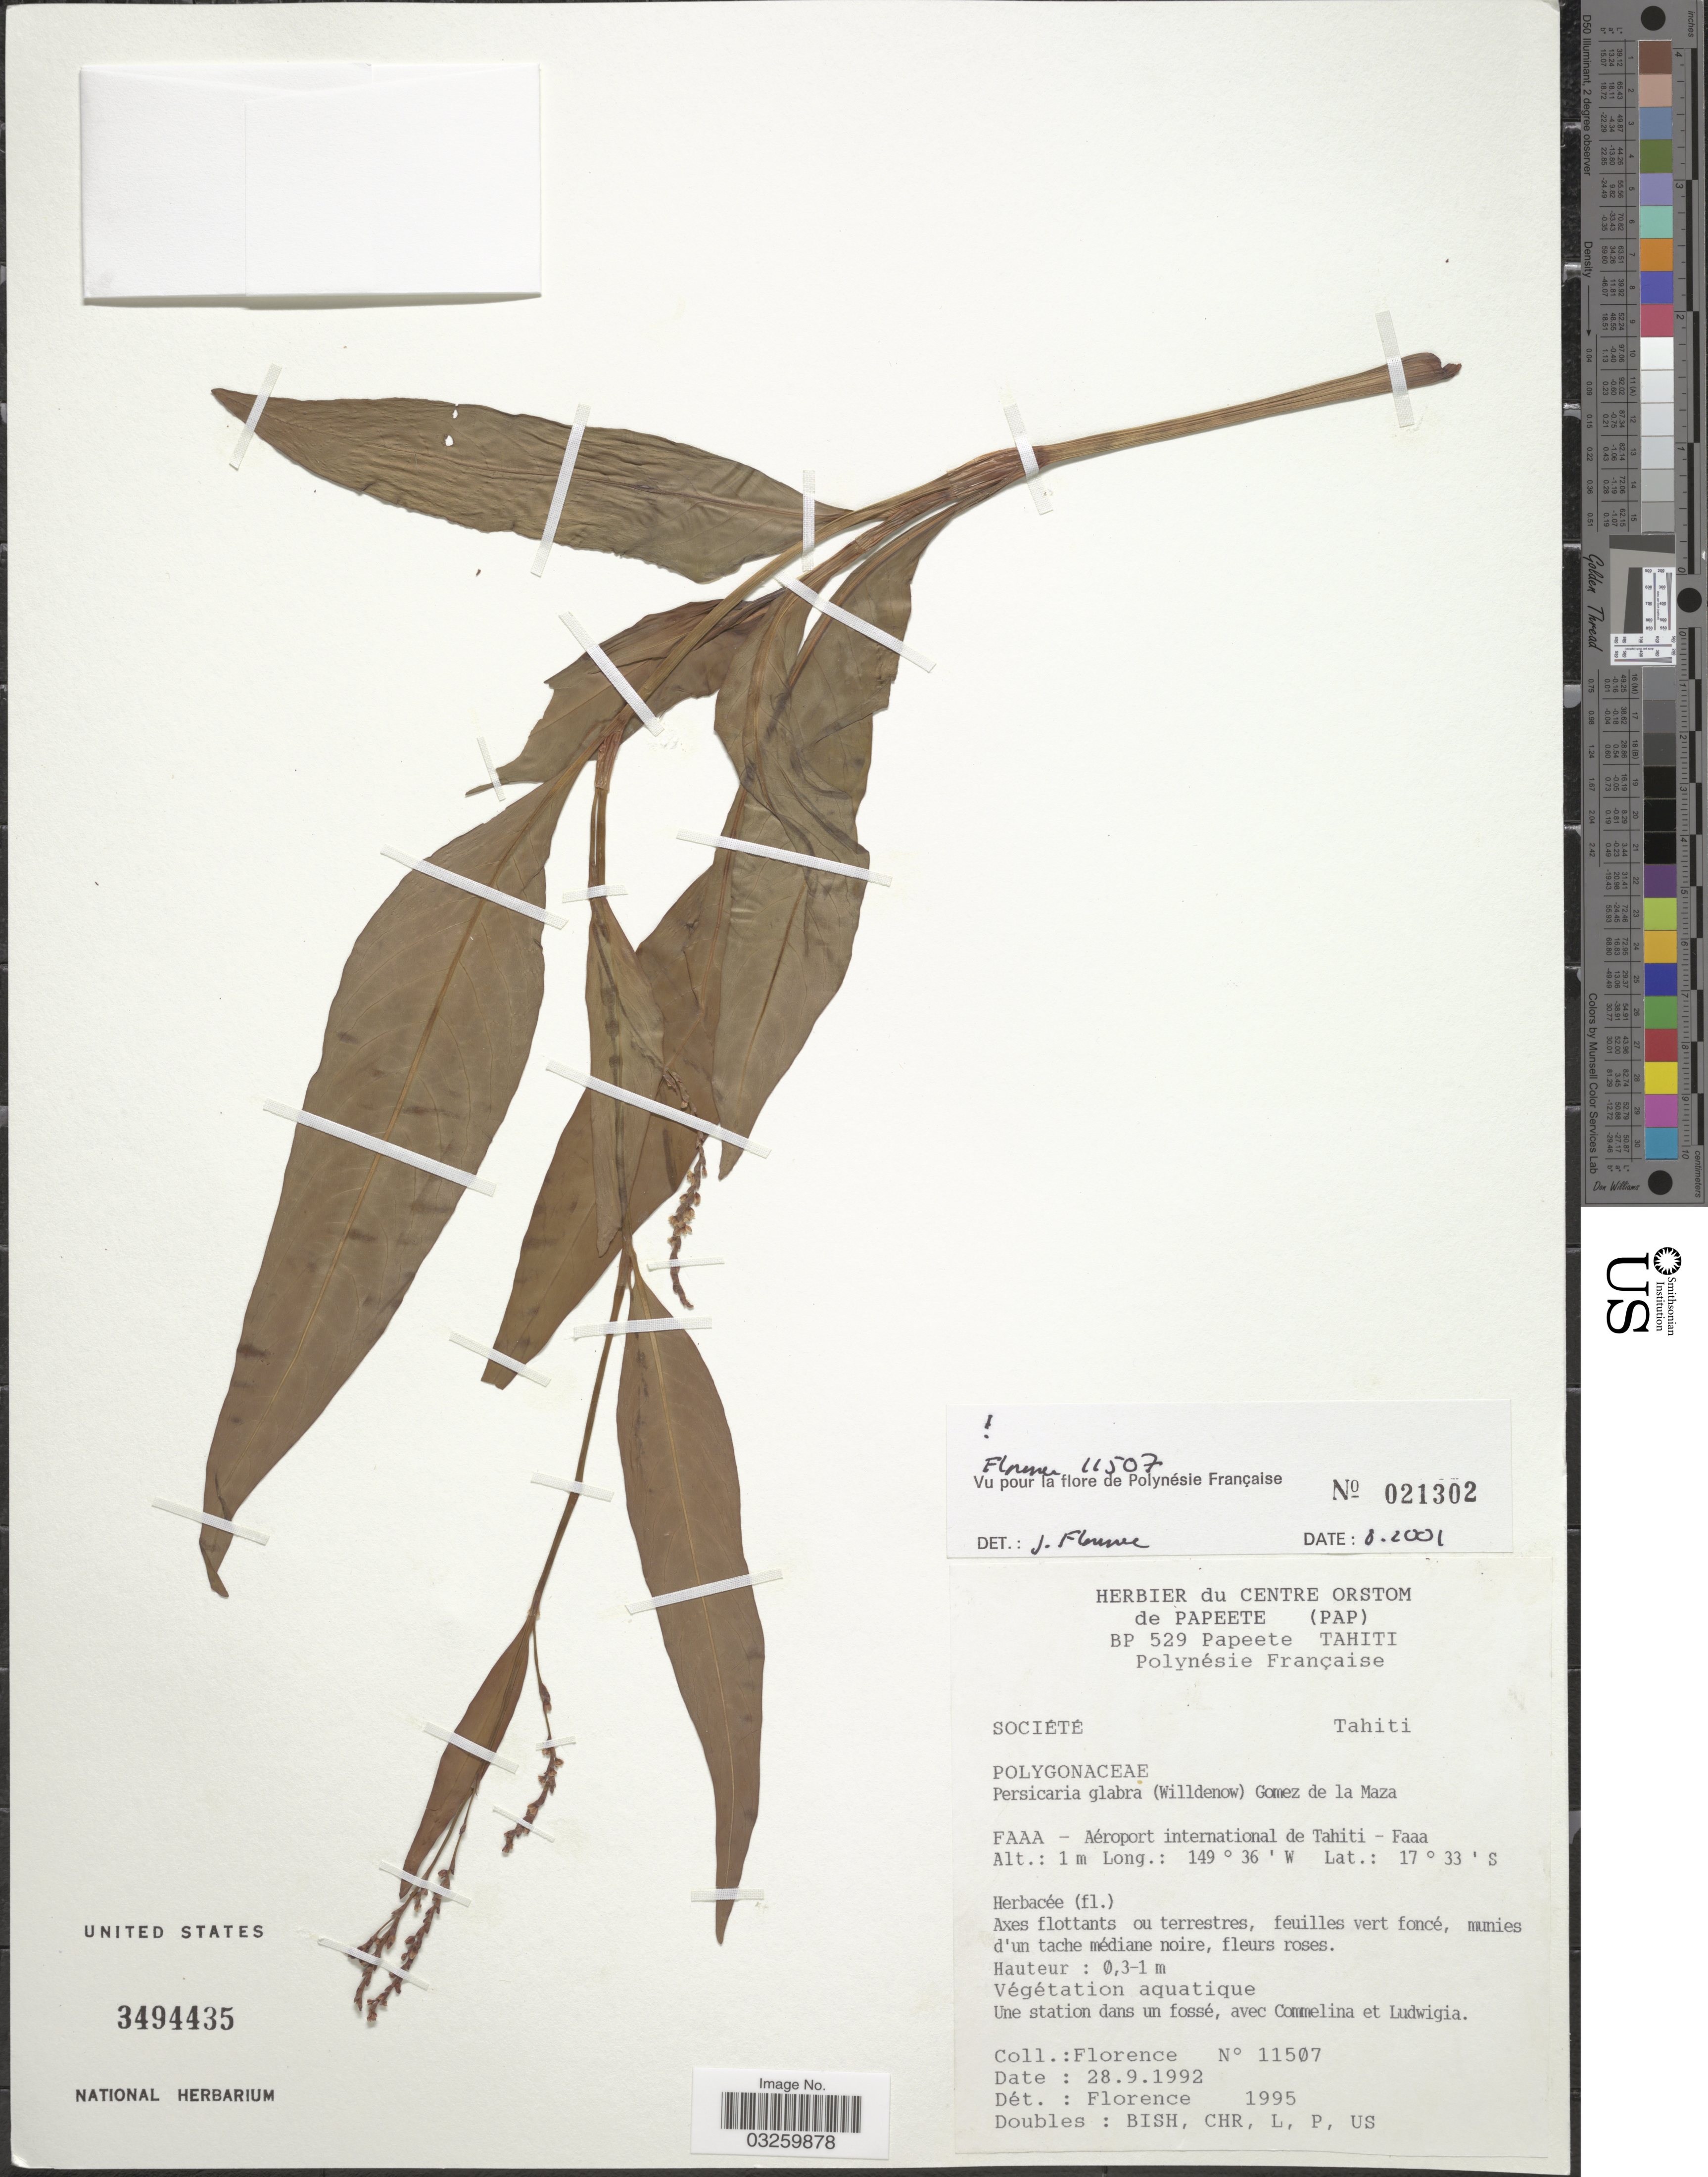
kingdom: Plantae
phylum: Tracheophyta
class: Magnoliopsida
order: Caryophyllales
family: Polygonaceae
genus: Persicaria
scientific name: Persicaria glabra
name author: (Willd.) M. Gómez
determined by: Florence, J.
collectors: -. Florence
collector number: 11507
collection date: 1992-09-28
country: French Polynesia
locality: BP 529 Papeete Tahiti. Faaa - Aéroport international de Tahiti - Faaa.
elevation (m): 1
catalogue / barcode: US 3494435